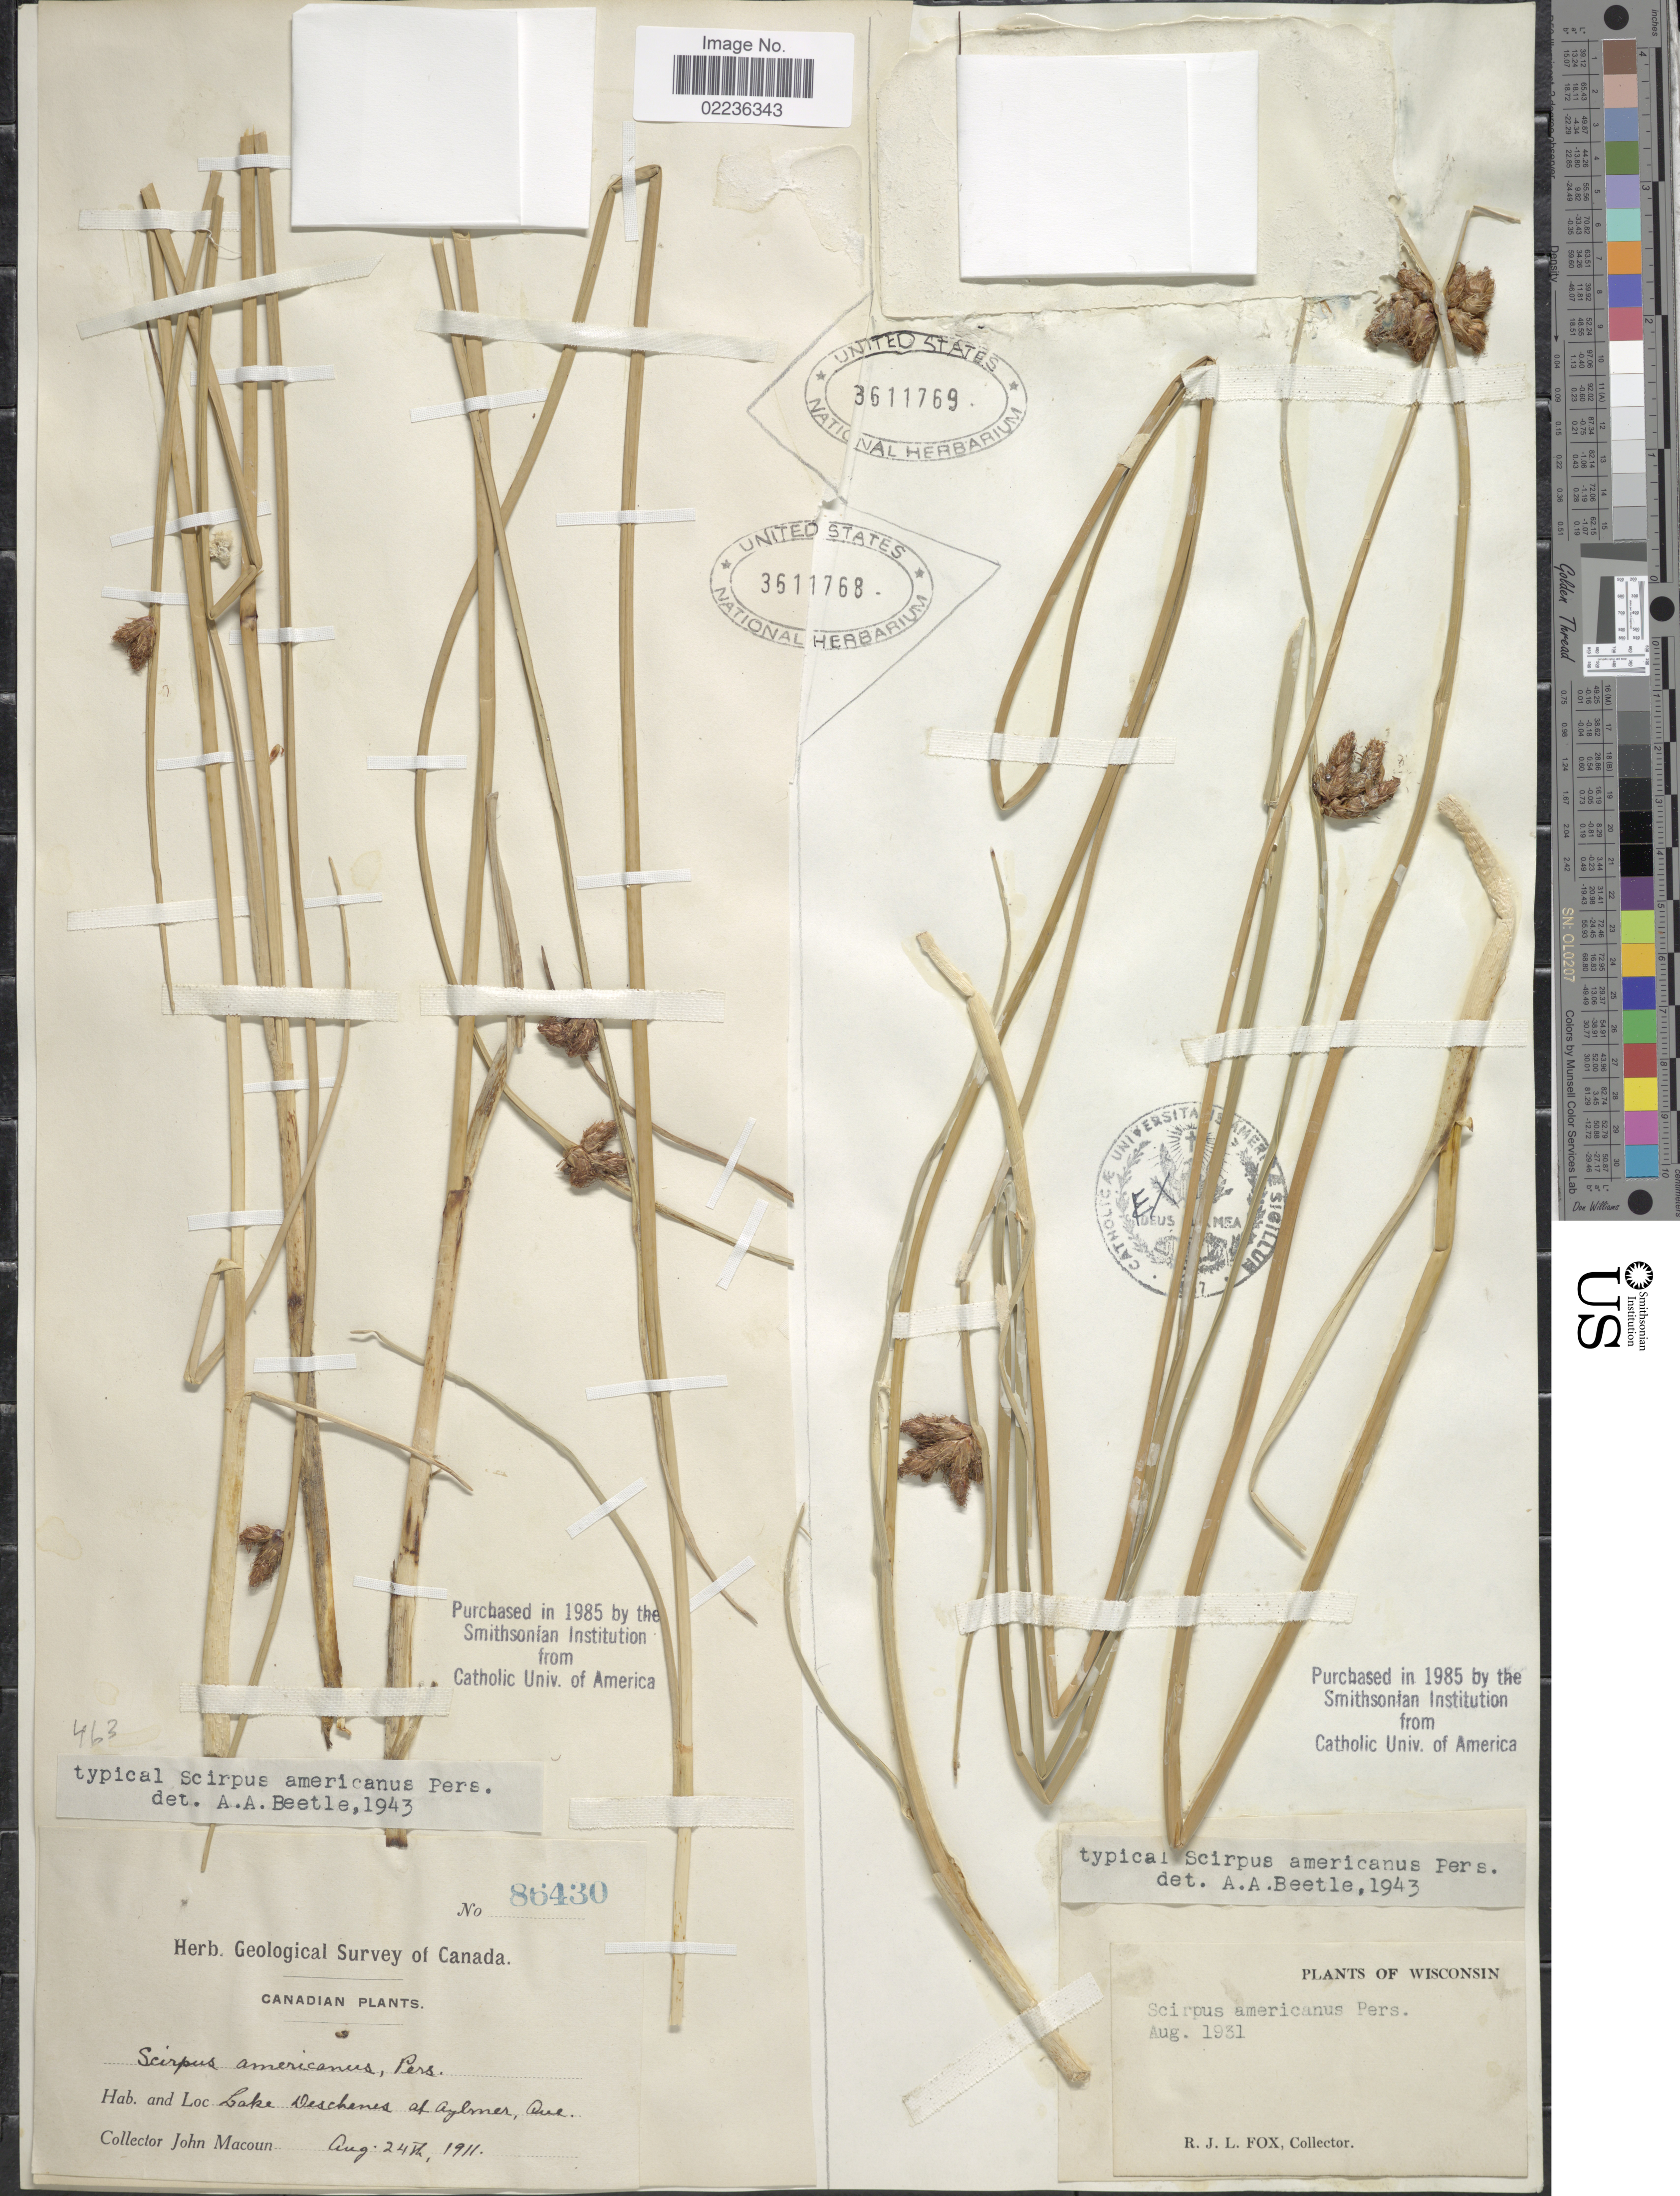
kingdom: Plantae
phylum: Tracheophyta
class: Liliopsida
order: Poales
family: Cyperaceae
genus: Schoenoplectus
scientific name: Schoenoplectus pungens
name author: (Vahl) Palla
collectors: J. Macoun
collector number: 86430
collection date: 1911-08-24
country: Canada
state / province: Quebec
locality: Lake Deschenes at Aylmer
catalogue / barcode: US 3611768